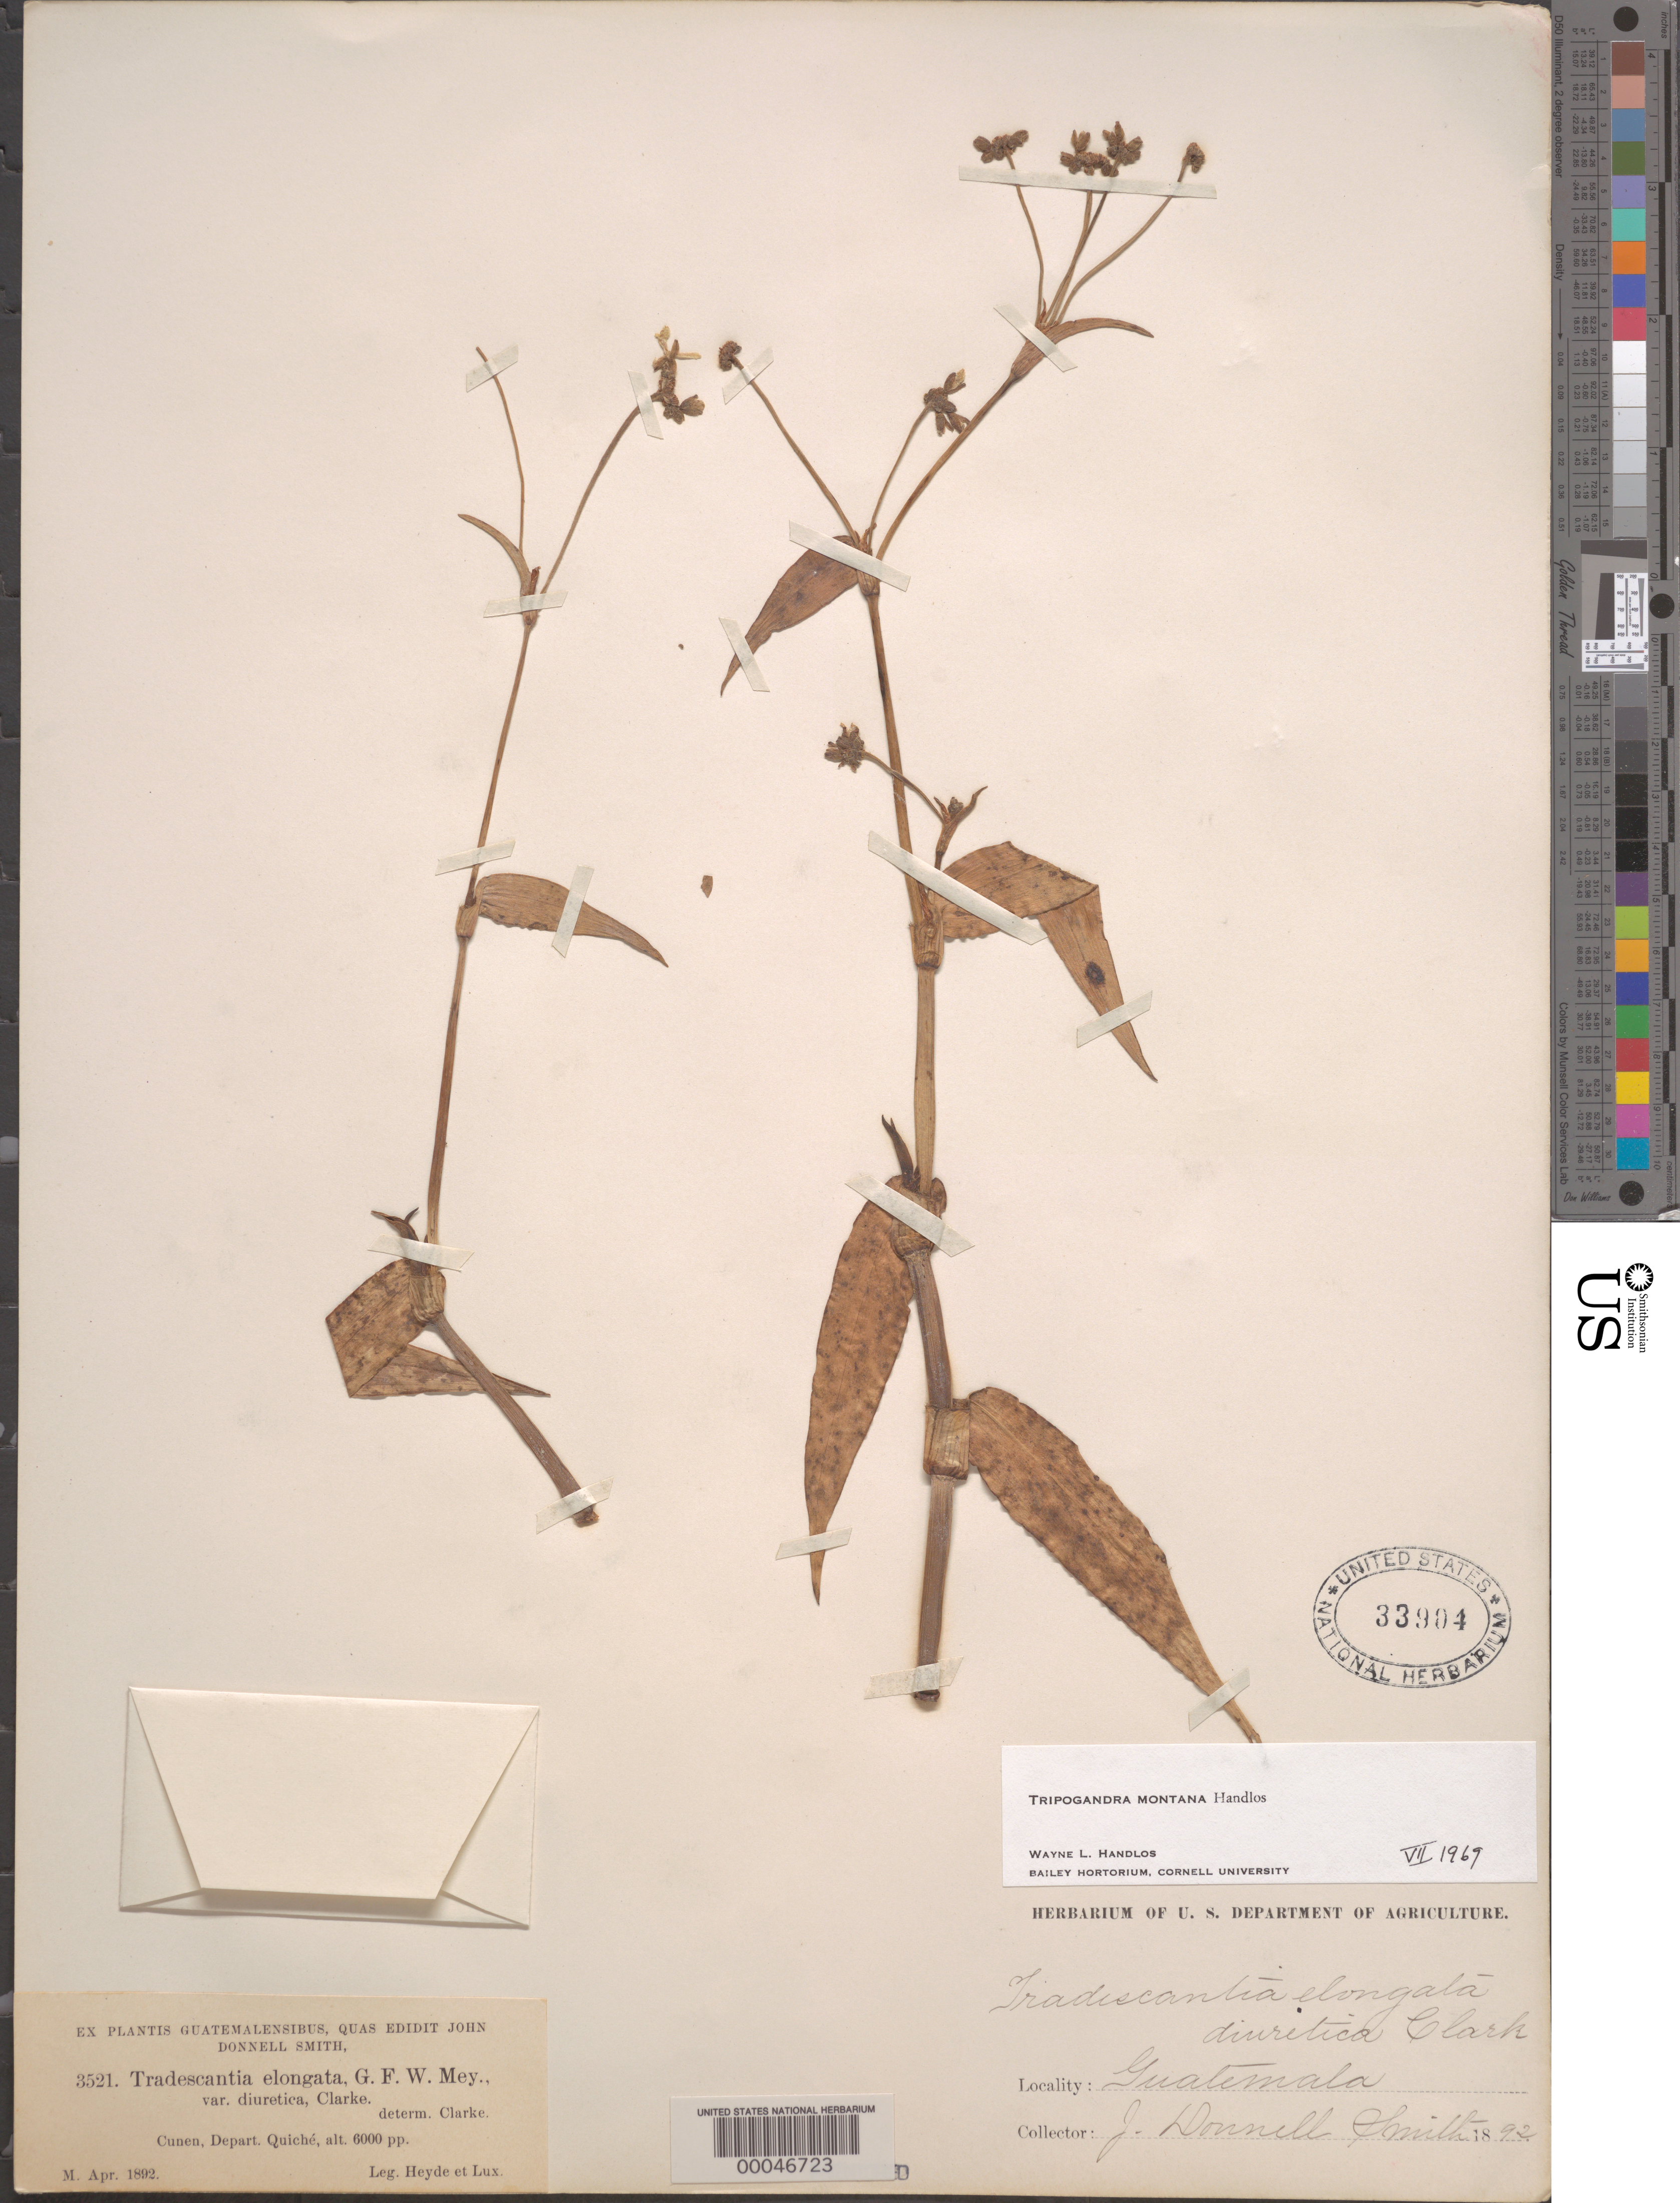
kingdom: Plantae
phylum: Tracheophyta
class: Liliopsida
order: Commelinales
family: Commelinaceae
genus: Tripogandra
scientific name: Tripogandra montana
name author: Handlos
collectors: J. Donnell Smith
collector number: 3521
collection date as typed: Apr 1892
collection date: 1892-04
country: Guatemala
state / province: El Quiché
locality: Cunen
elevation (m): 1830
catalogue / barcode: US 33904